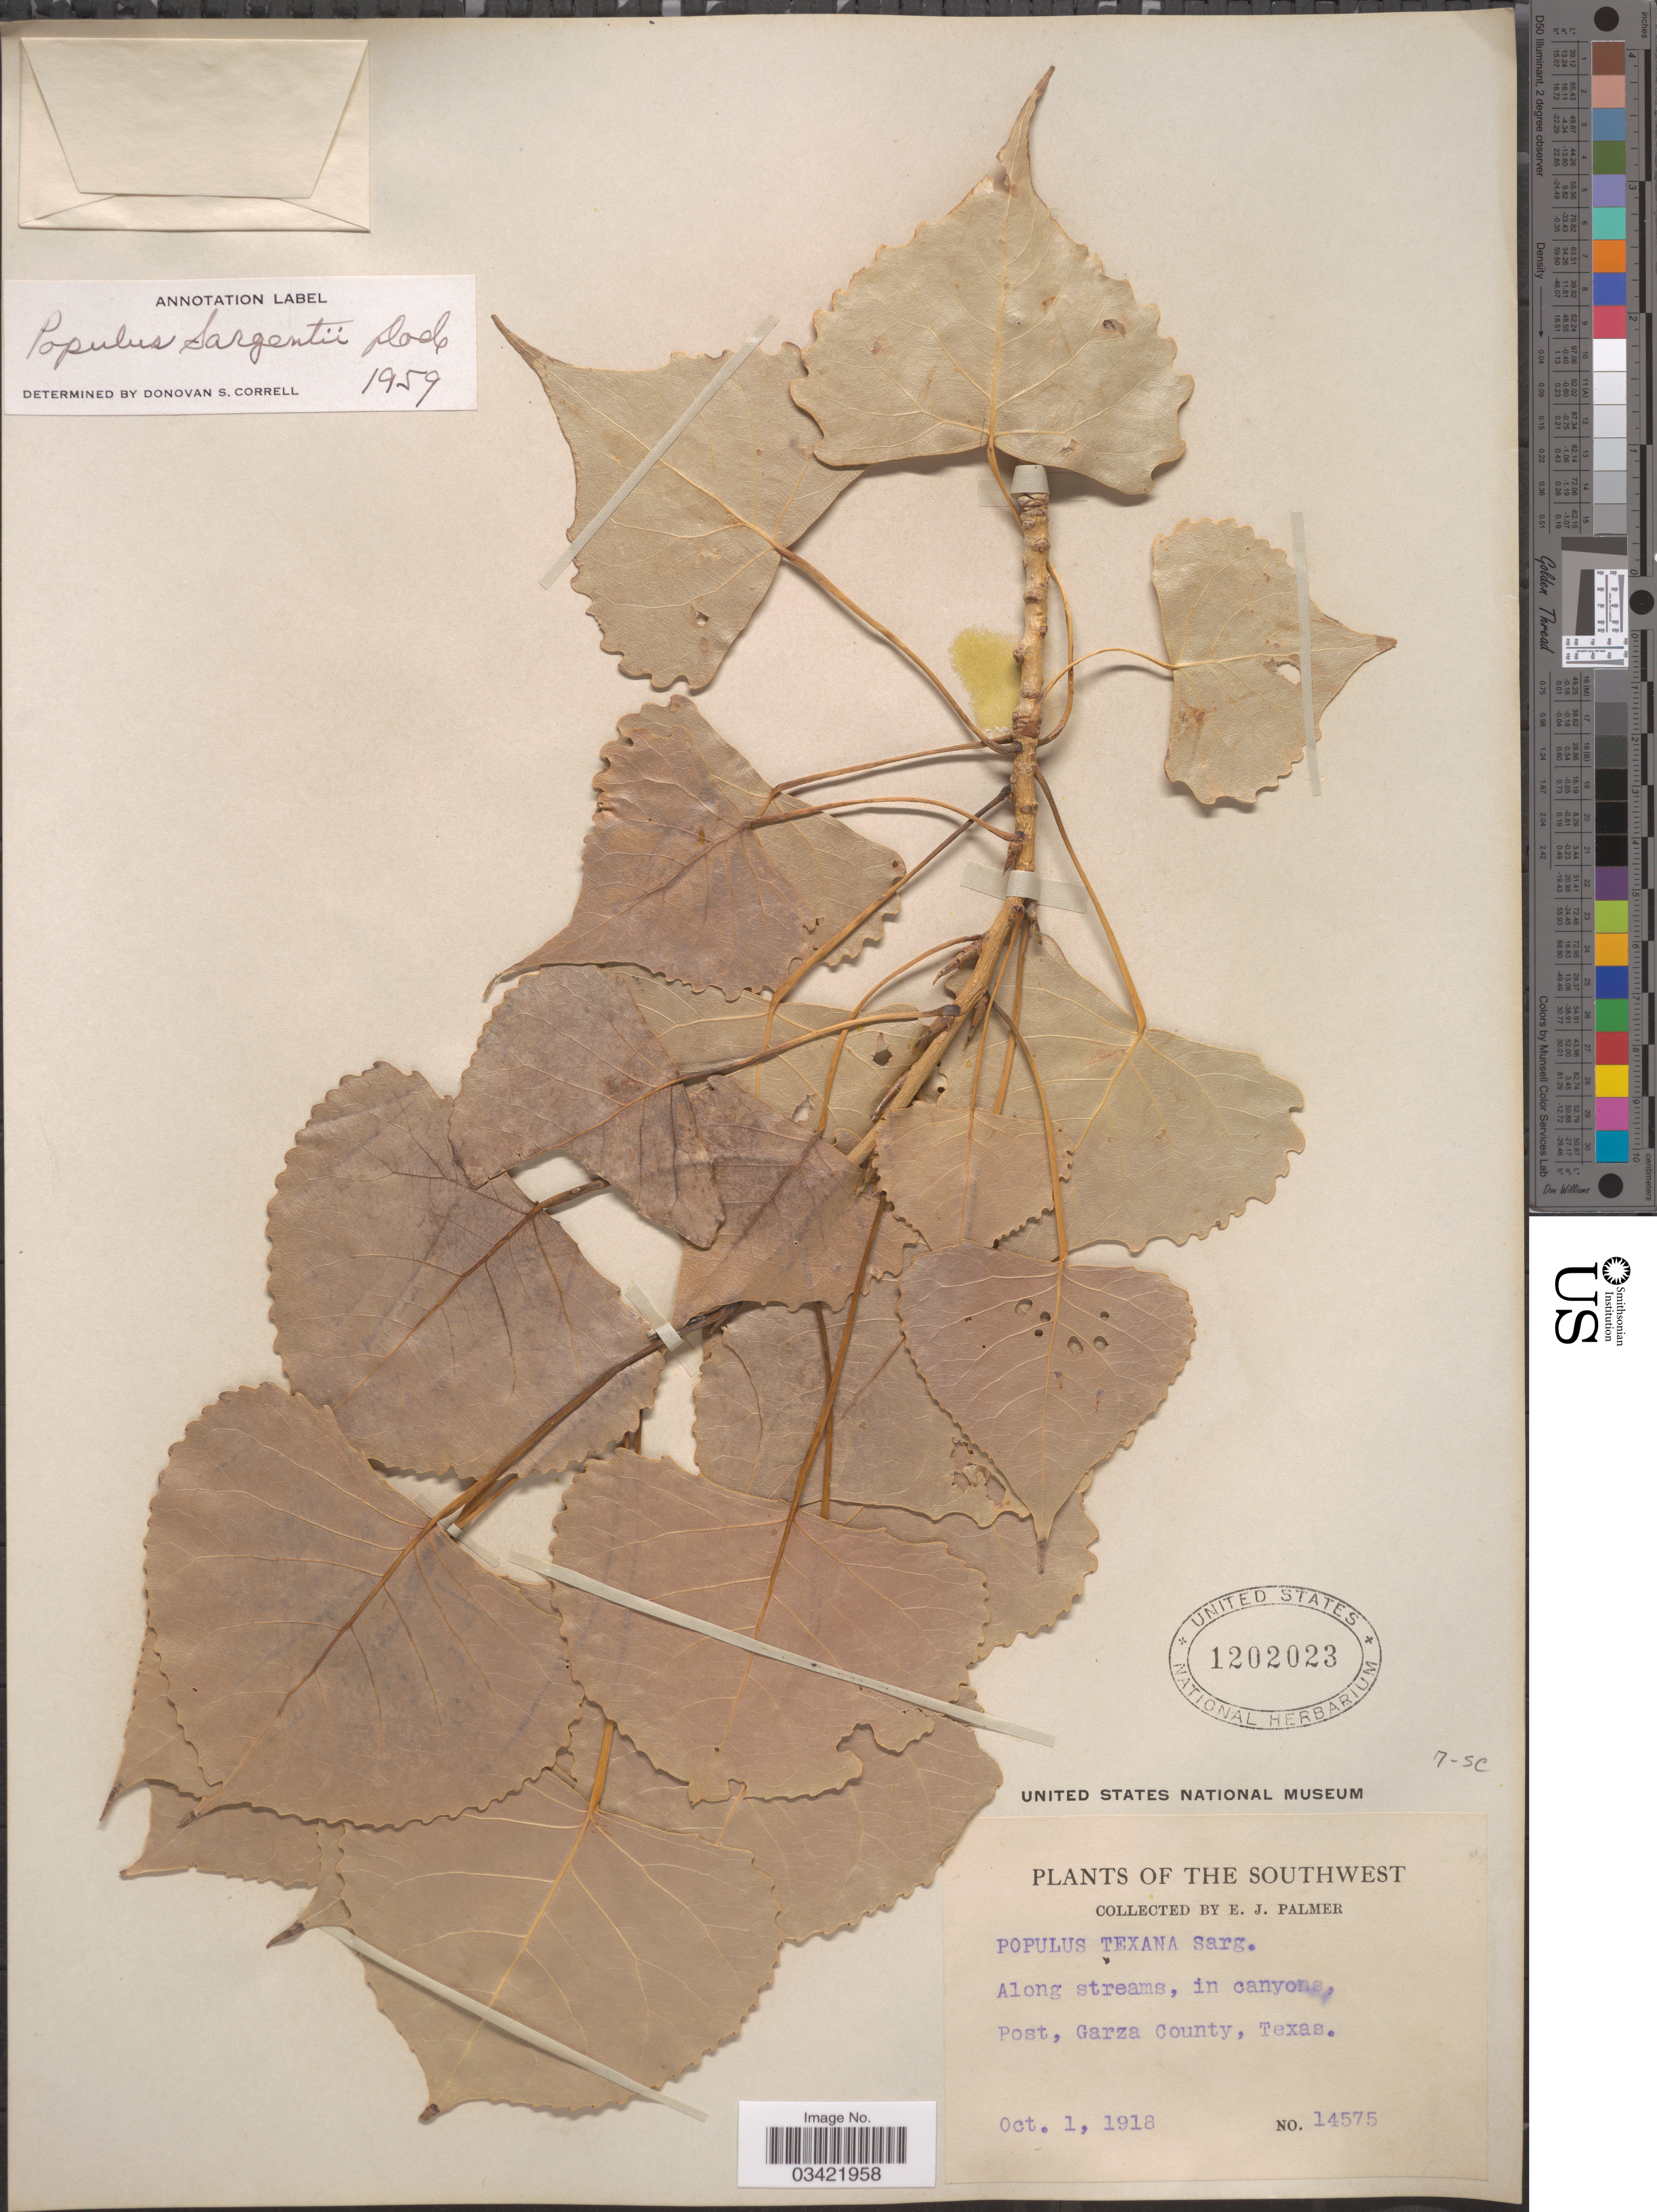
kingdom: Plantae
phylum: Tracheophyta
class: Magnoliopsida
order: Malpighiales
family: Salicaceae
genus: Populus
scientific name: Populus deltoides subsp. monilifera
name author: (Aiton) Eckenw.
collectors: E. J. Palmer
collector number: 14575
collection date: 1918-10-01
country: United States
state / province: Texas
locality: The Southwest. Along streams, in canyons, Post, Garza County.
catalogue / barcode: US 1202023